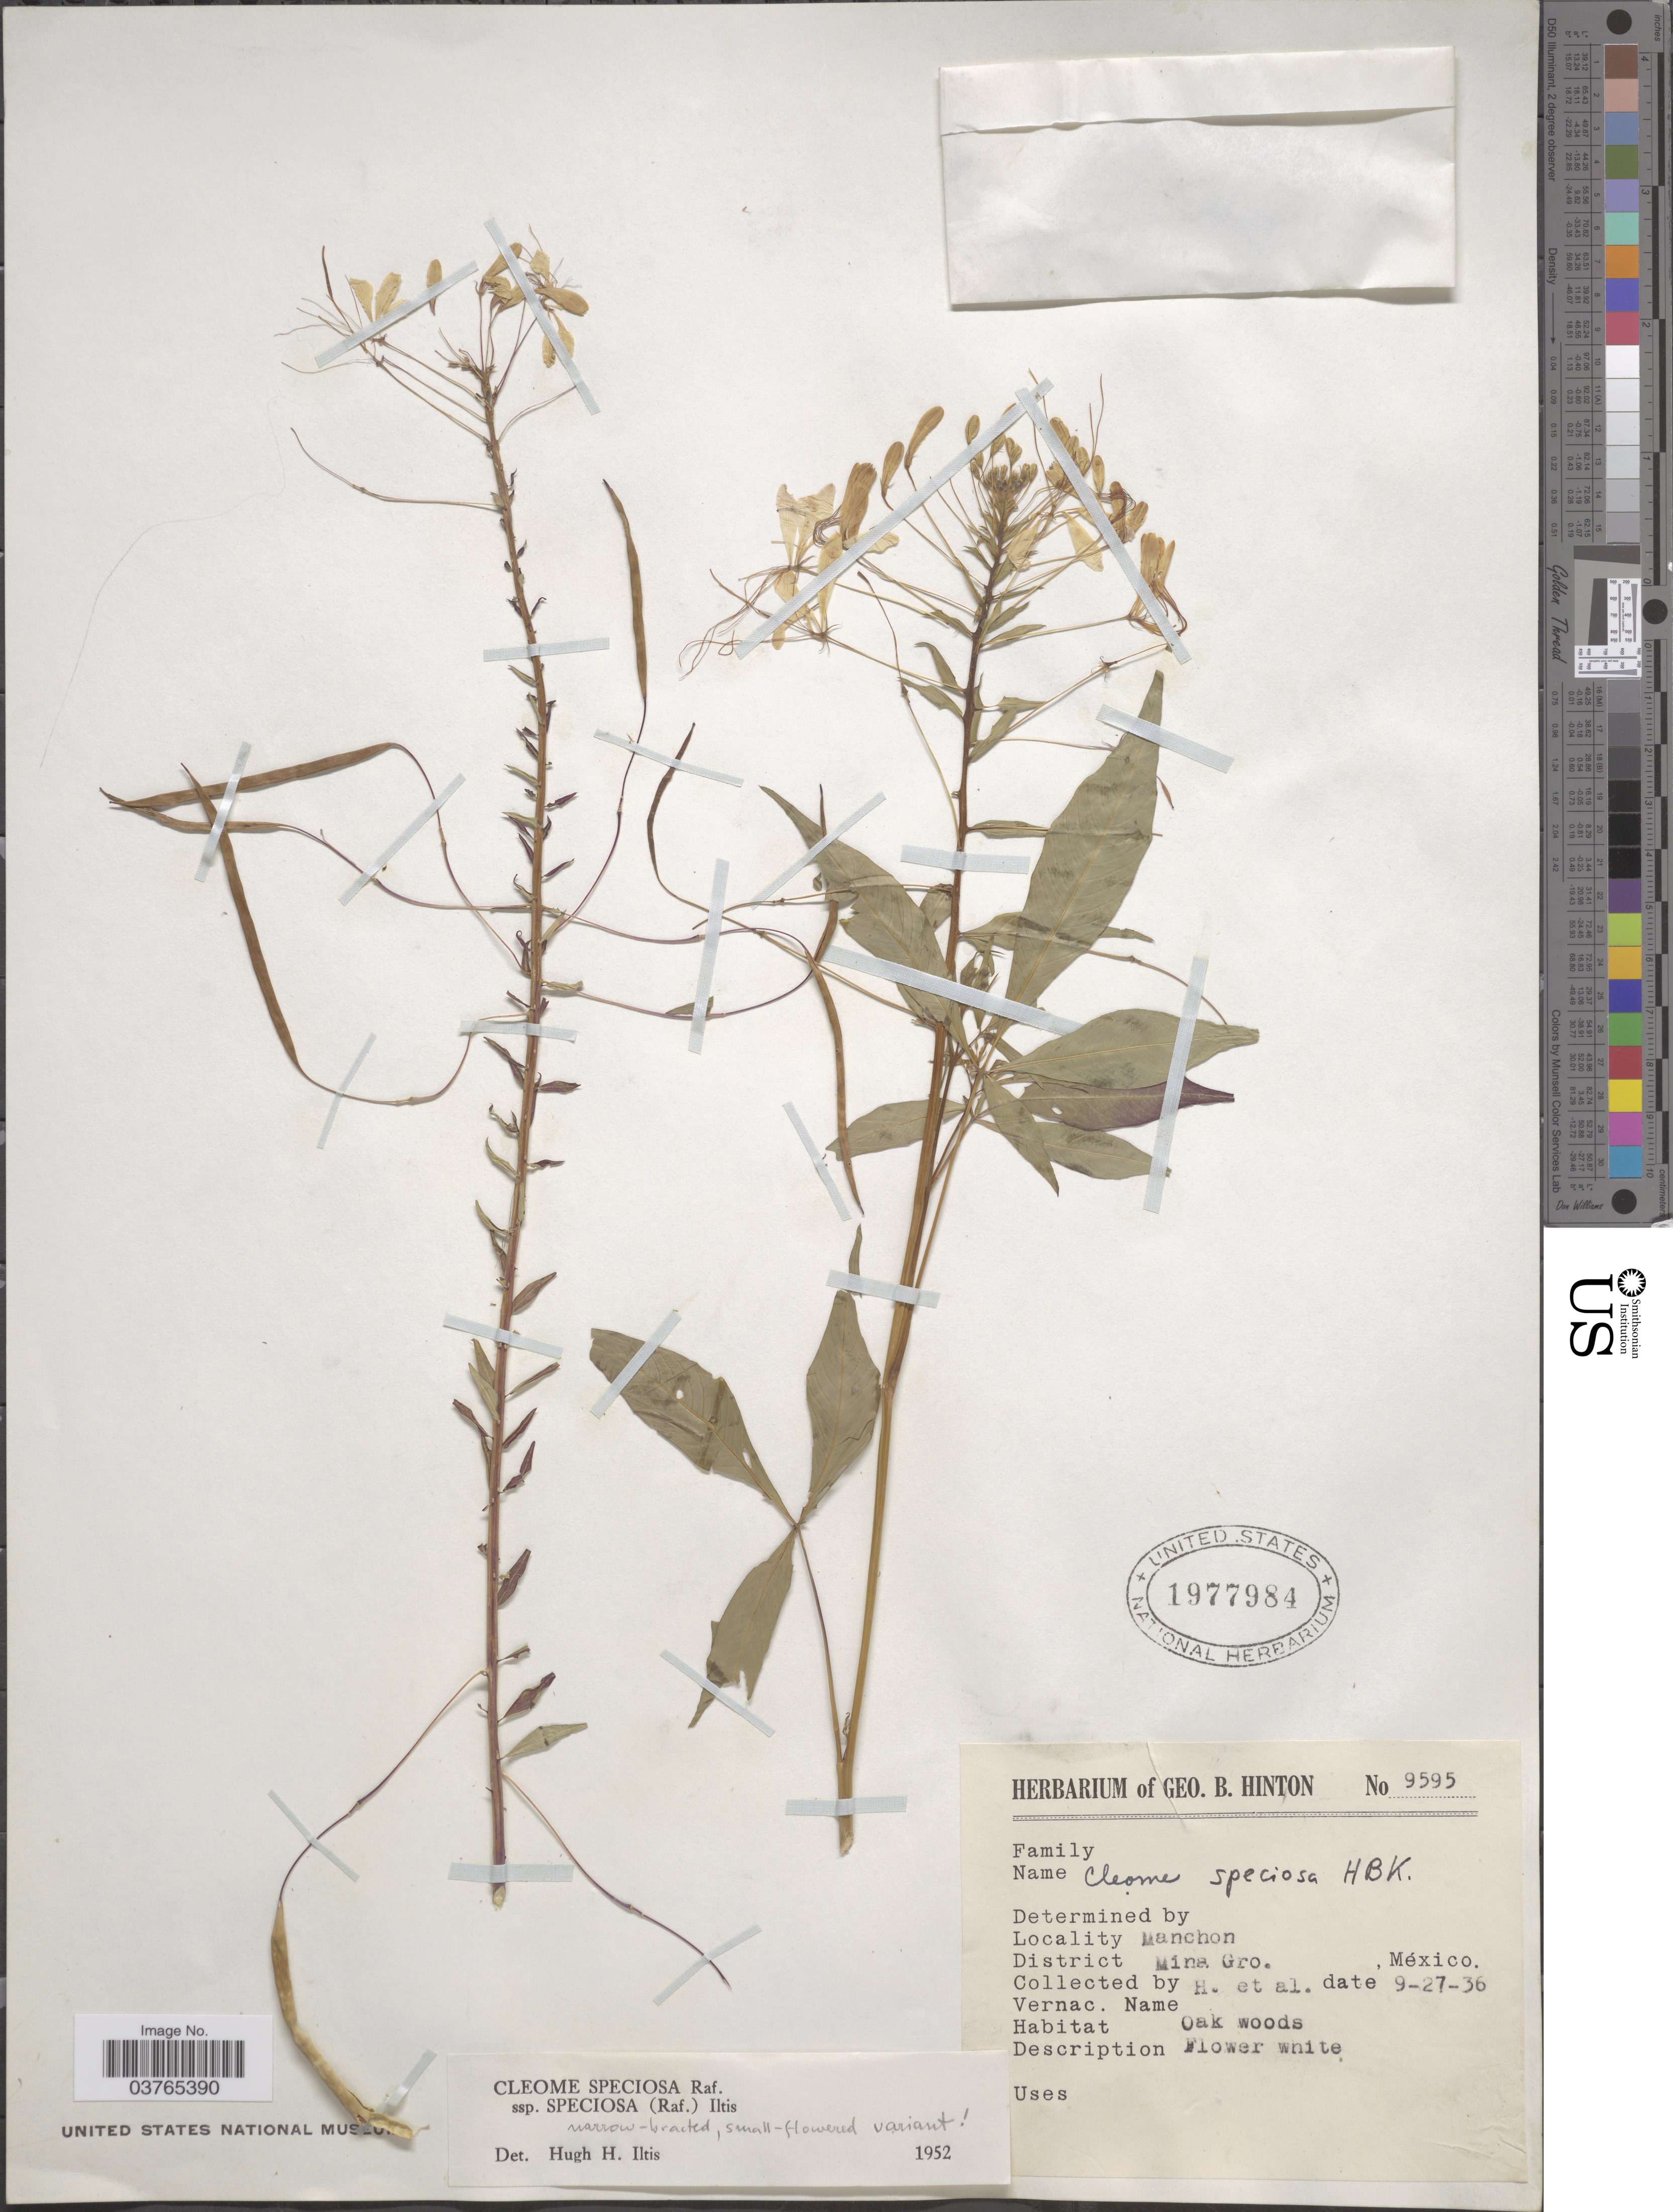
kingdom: Plantae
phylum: Tracheophyta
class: Magnoliopsida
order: Brassicales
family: Cleomaceae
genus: Cleoserrata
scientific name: Cleoserrata speciosa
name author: (Raf.) Iltis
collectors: G. B. Hinton & et al.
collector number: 9595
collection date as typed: Transcribed d/m/y: 27/9/36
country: Mexico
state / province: Guerrero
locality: Manchon. District Mina.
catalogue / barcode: US 1977984